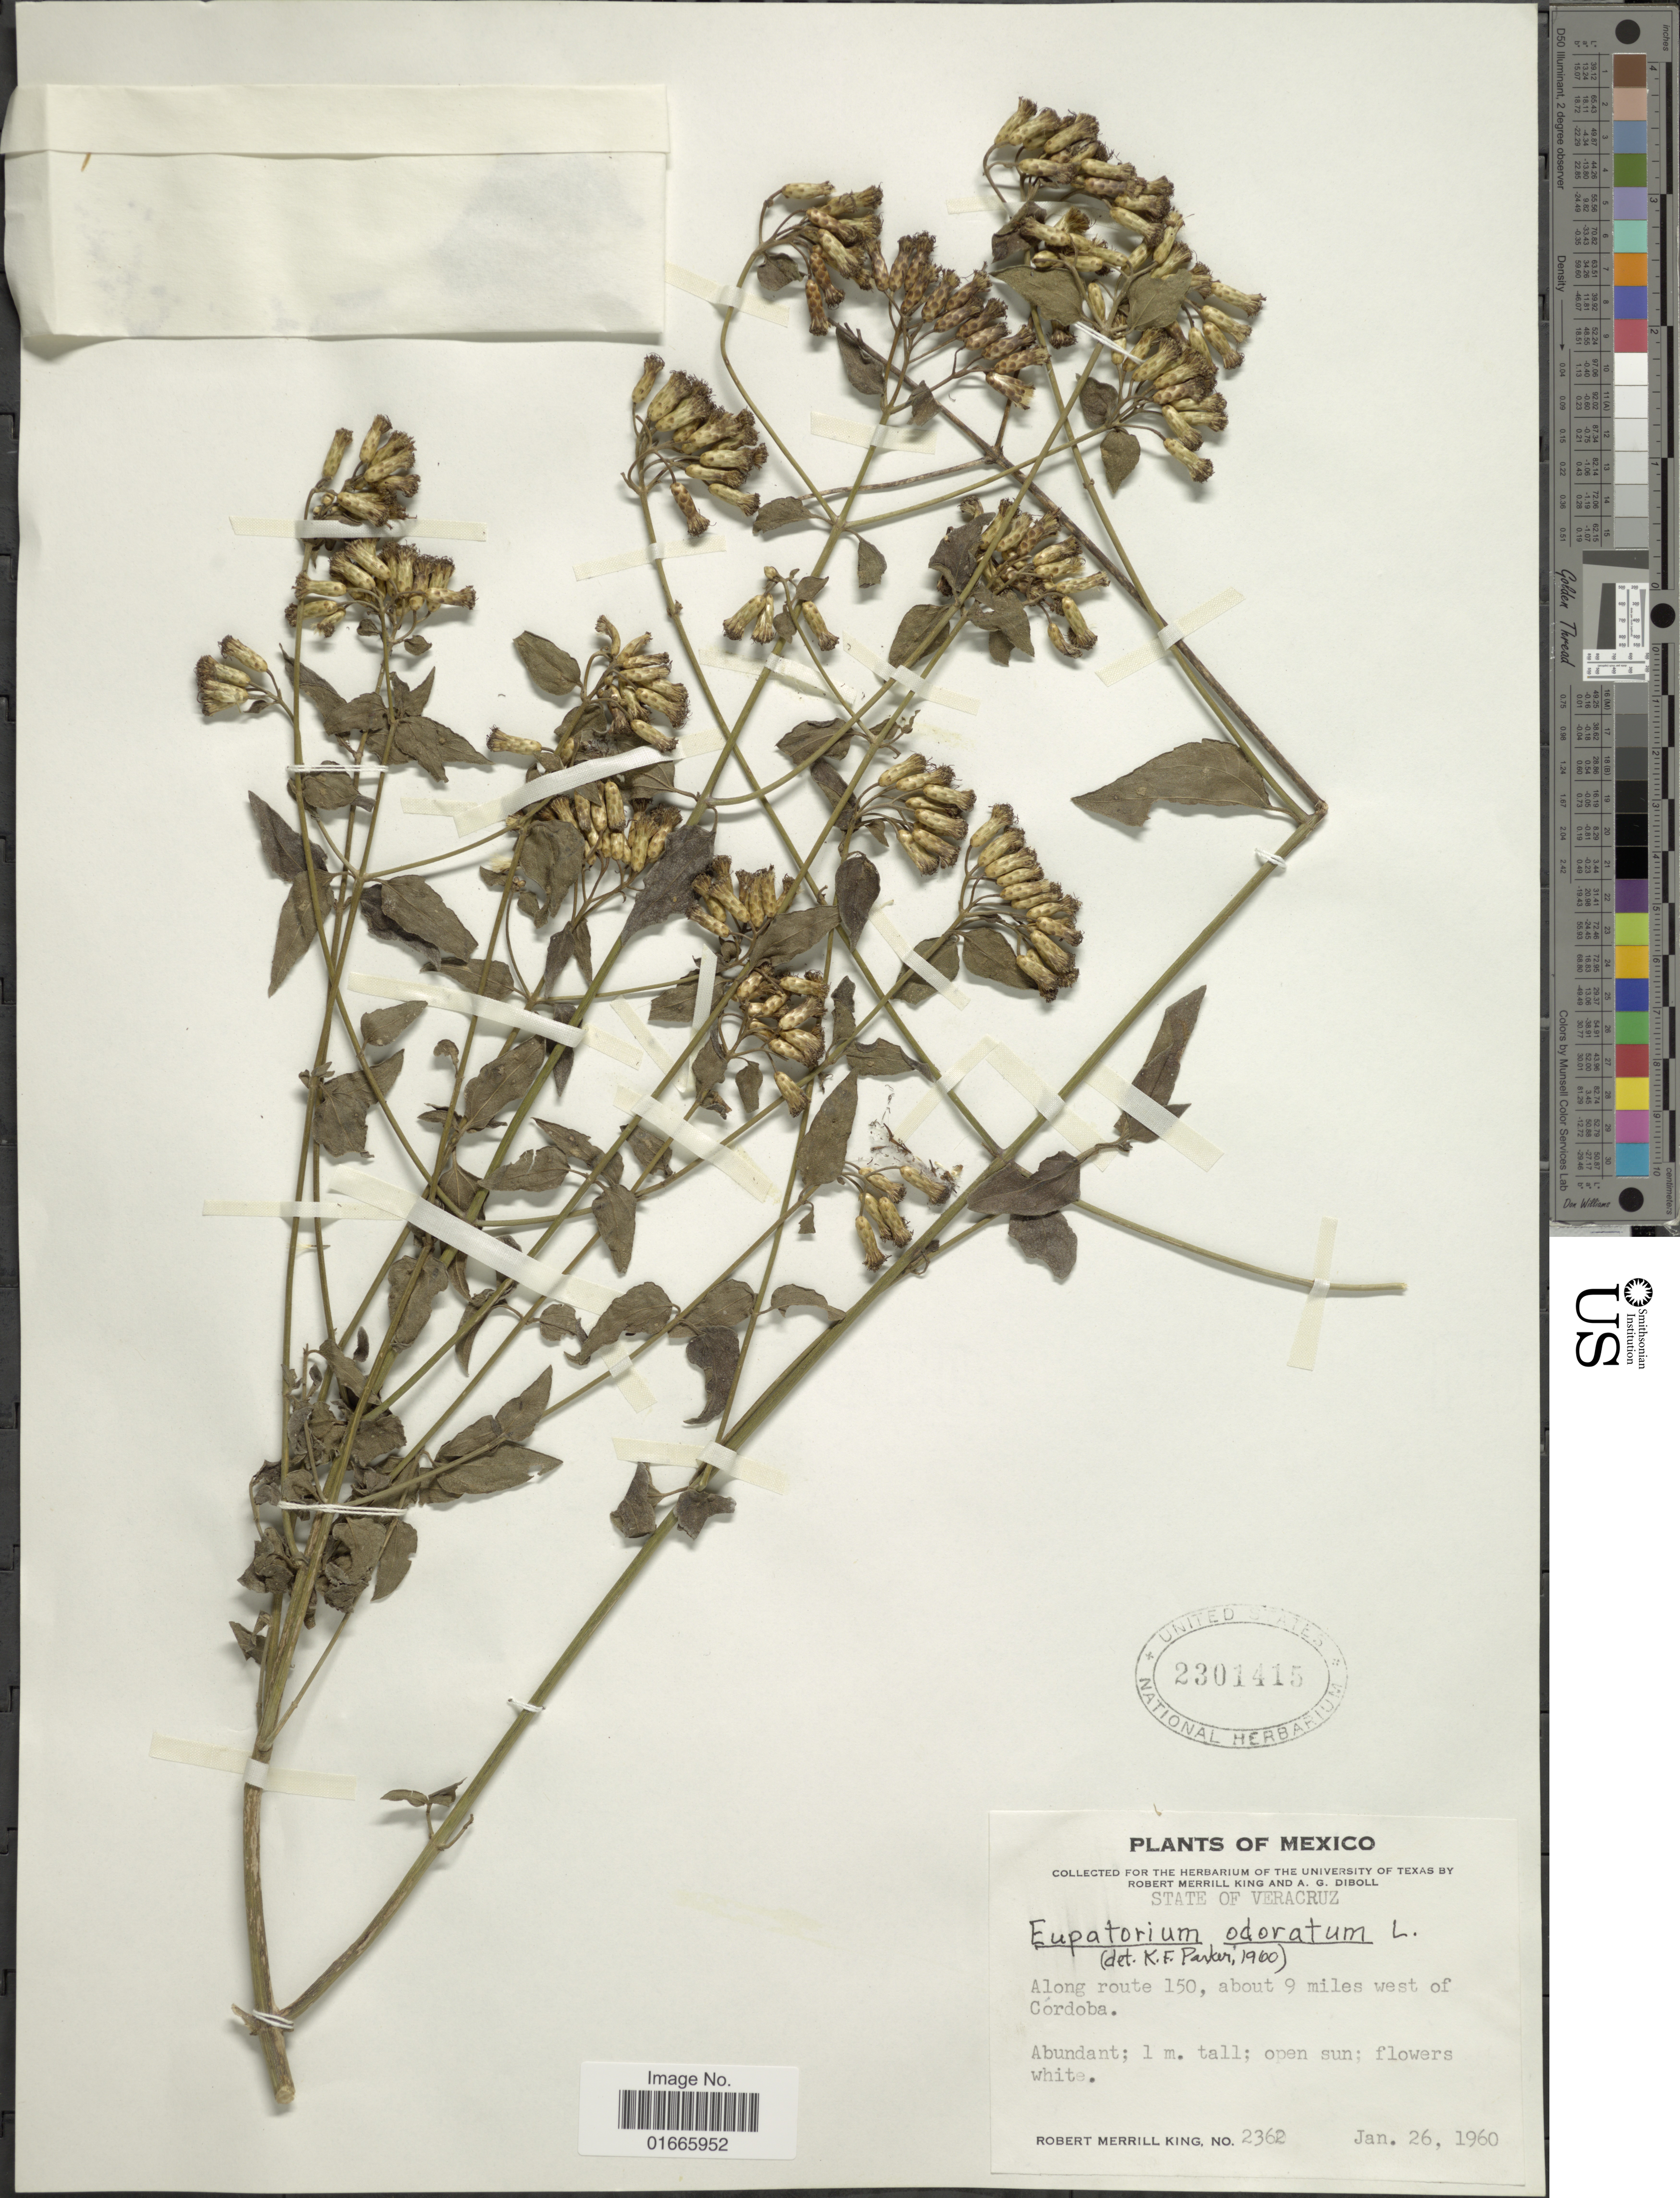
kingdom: Plantae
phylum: Tracheophyta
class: Magnoliopsida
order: Asterales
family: Asteraceae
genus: Chromolaena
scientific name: Chromolaena odorata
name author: (L.) R.M. King & H. Rob.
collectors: R. M. King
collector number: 2362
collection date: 1960-01-26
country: Mexico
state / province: Veracruz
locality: Along route 150, about 9 miles west of Cordoba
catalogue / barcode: US 2301415